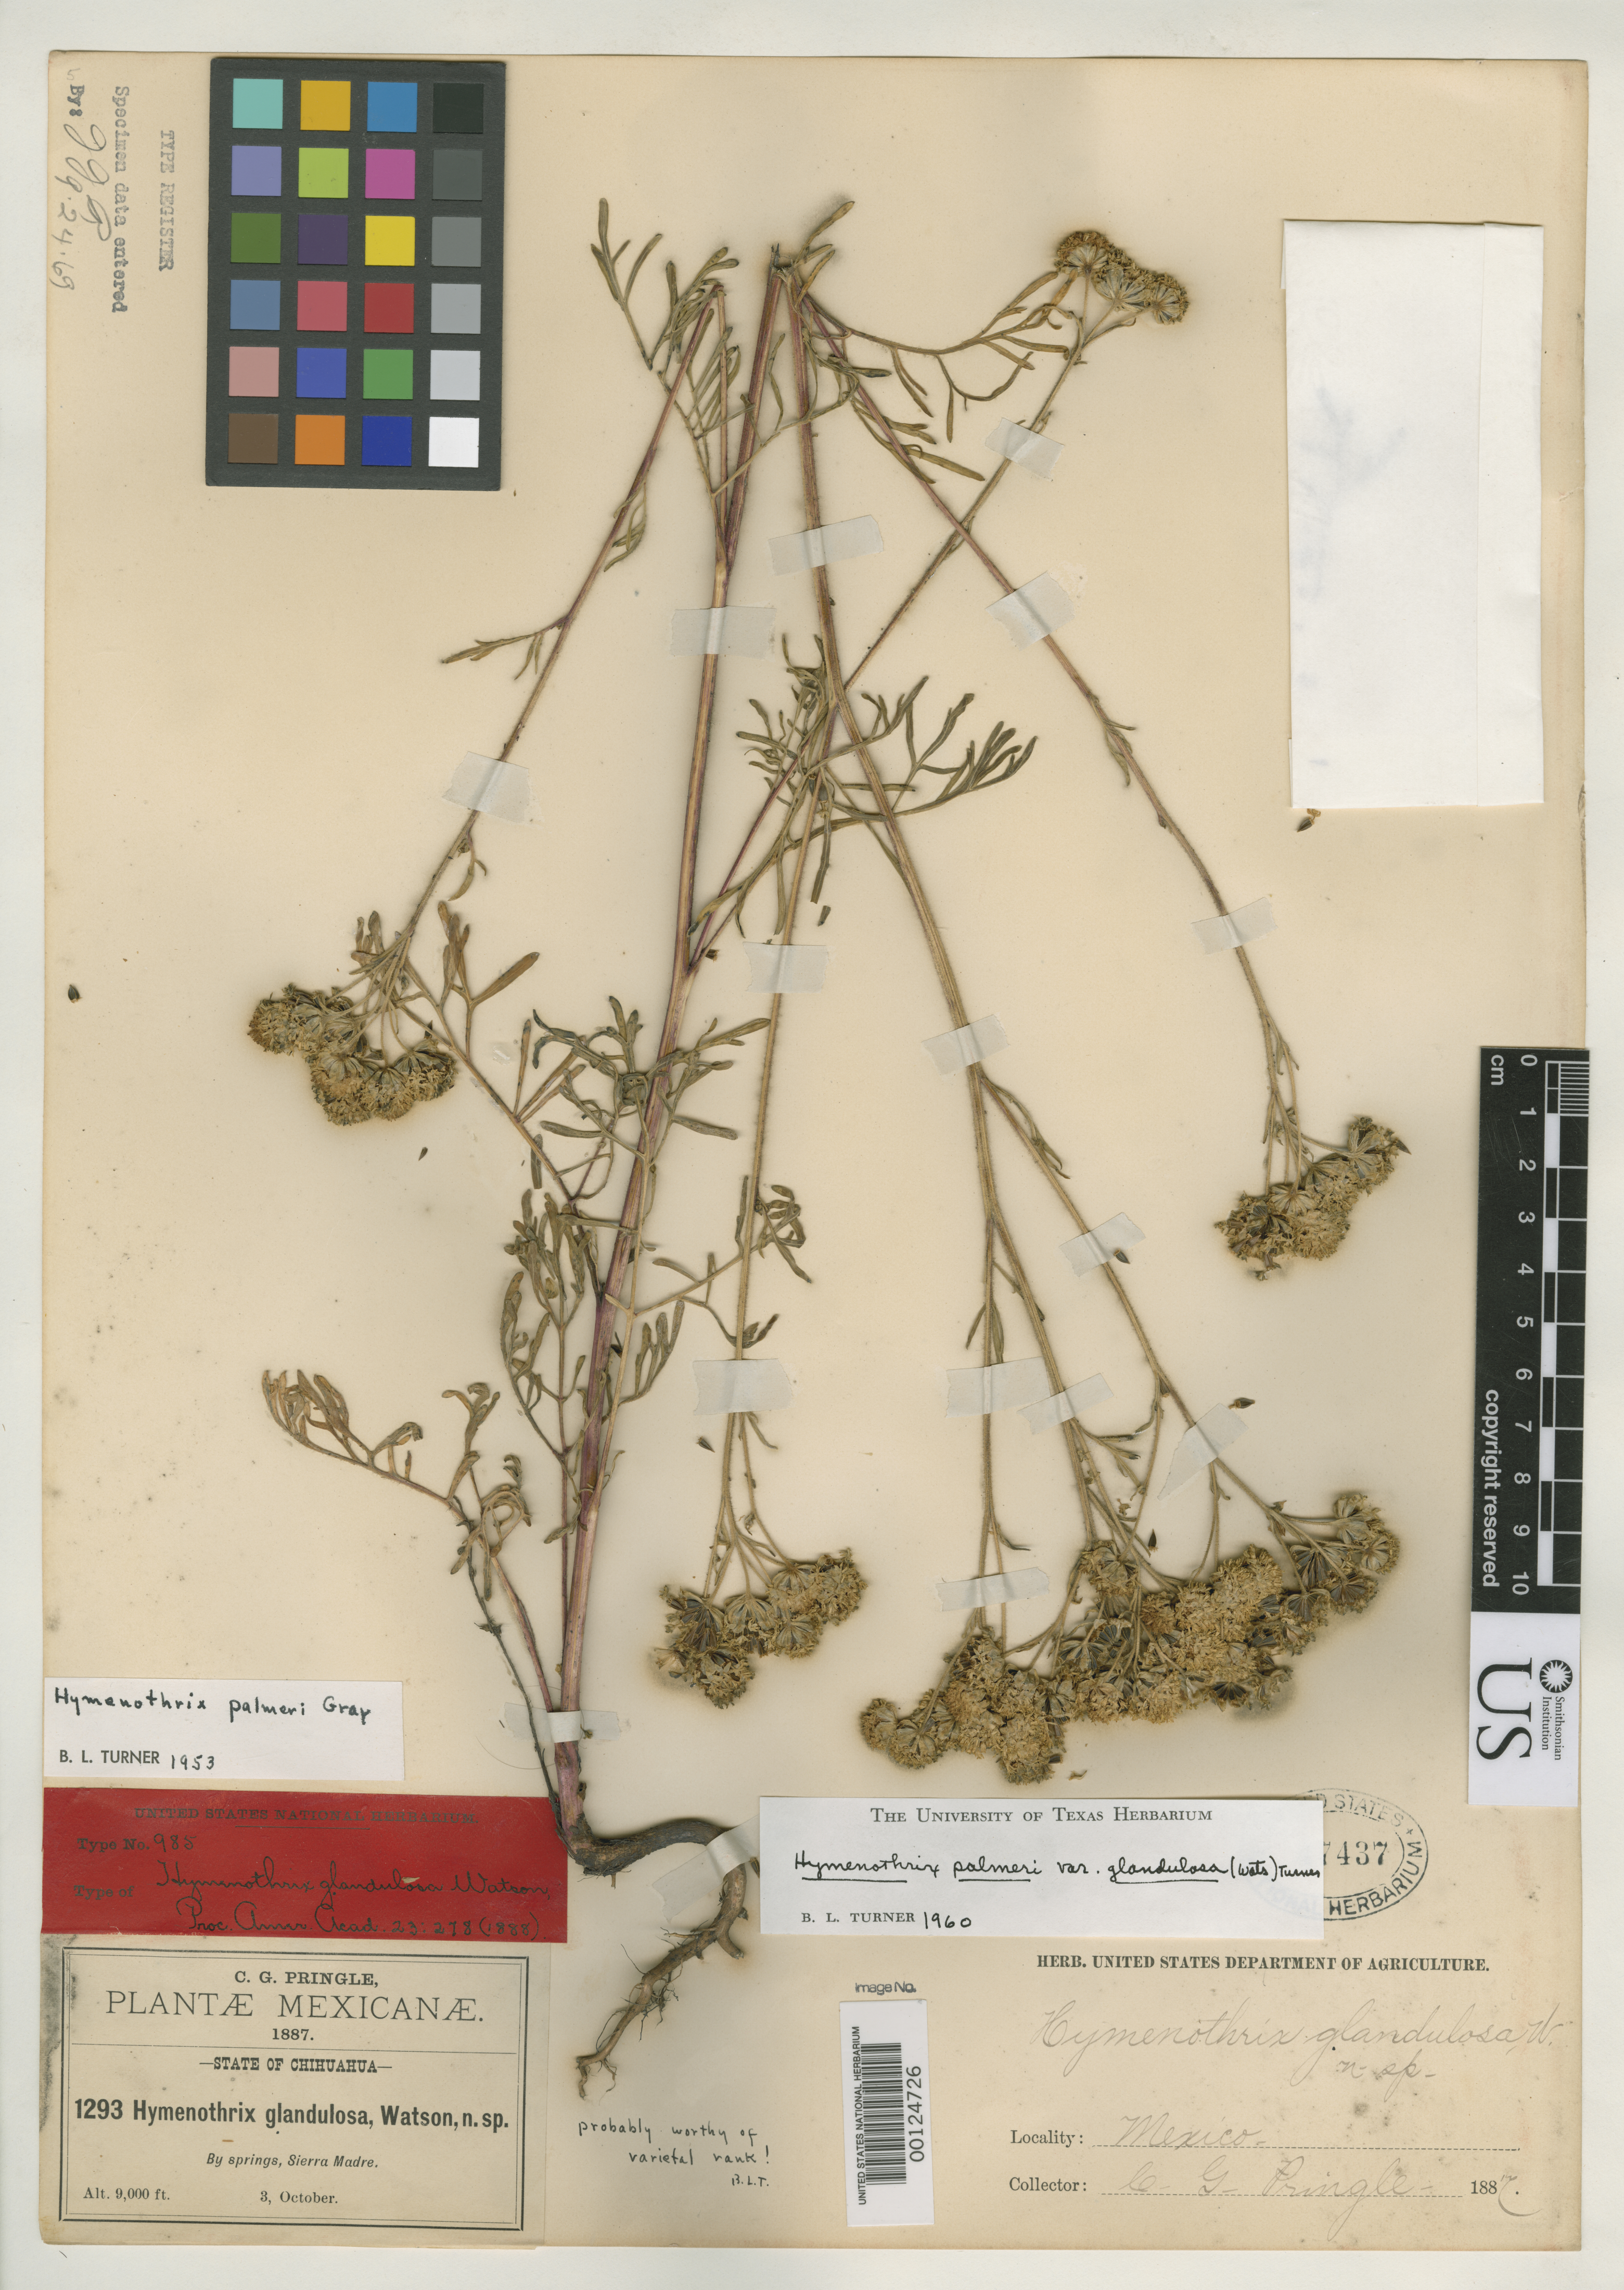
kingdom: Plantae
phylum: Tracheophyta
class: Magnoliopsida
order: Asterales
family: Asteraceae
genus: Hymenothrix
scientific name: Hymenothrix glandulosa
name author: S. Watson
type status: Isotype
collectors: C. G. Pringle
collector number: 1293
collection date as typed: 03 Oct 1887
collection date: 1887-10-03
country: Mexico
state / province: Chihuahua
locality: Sierra Madre.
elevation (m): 2743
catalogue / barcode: US 47437